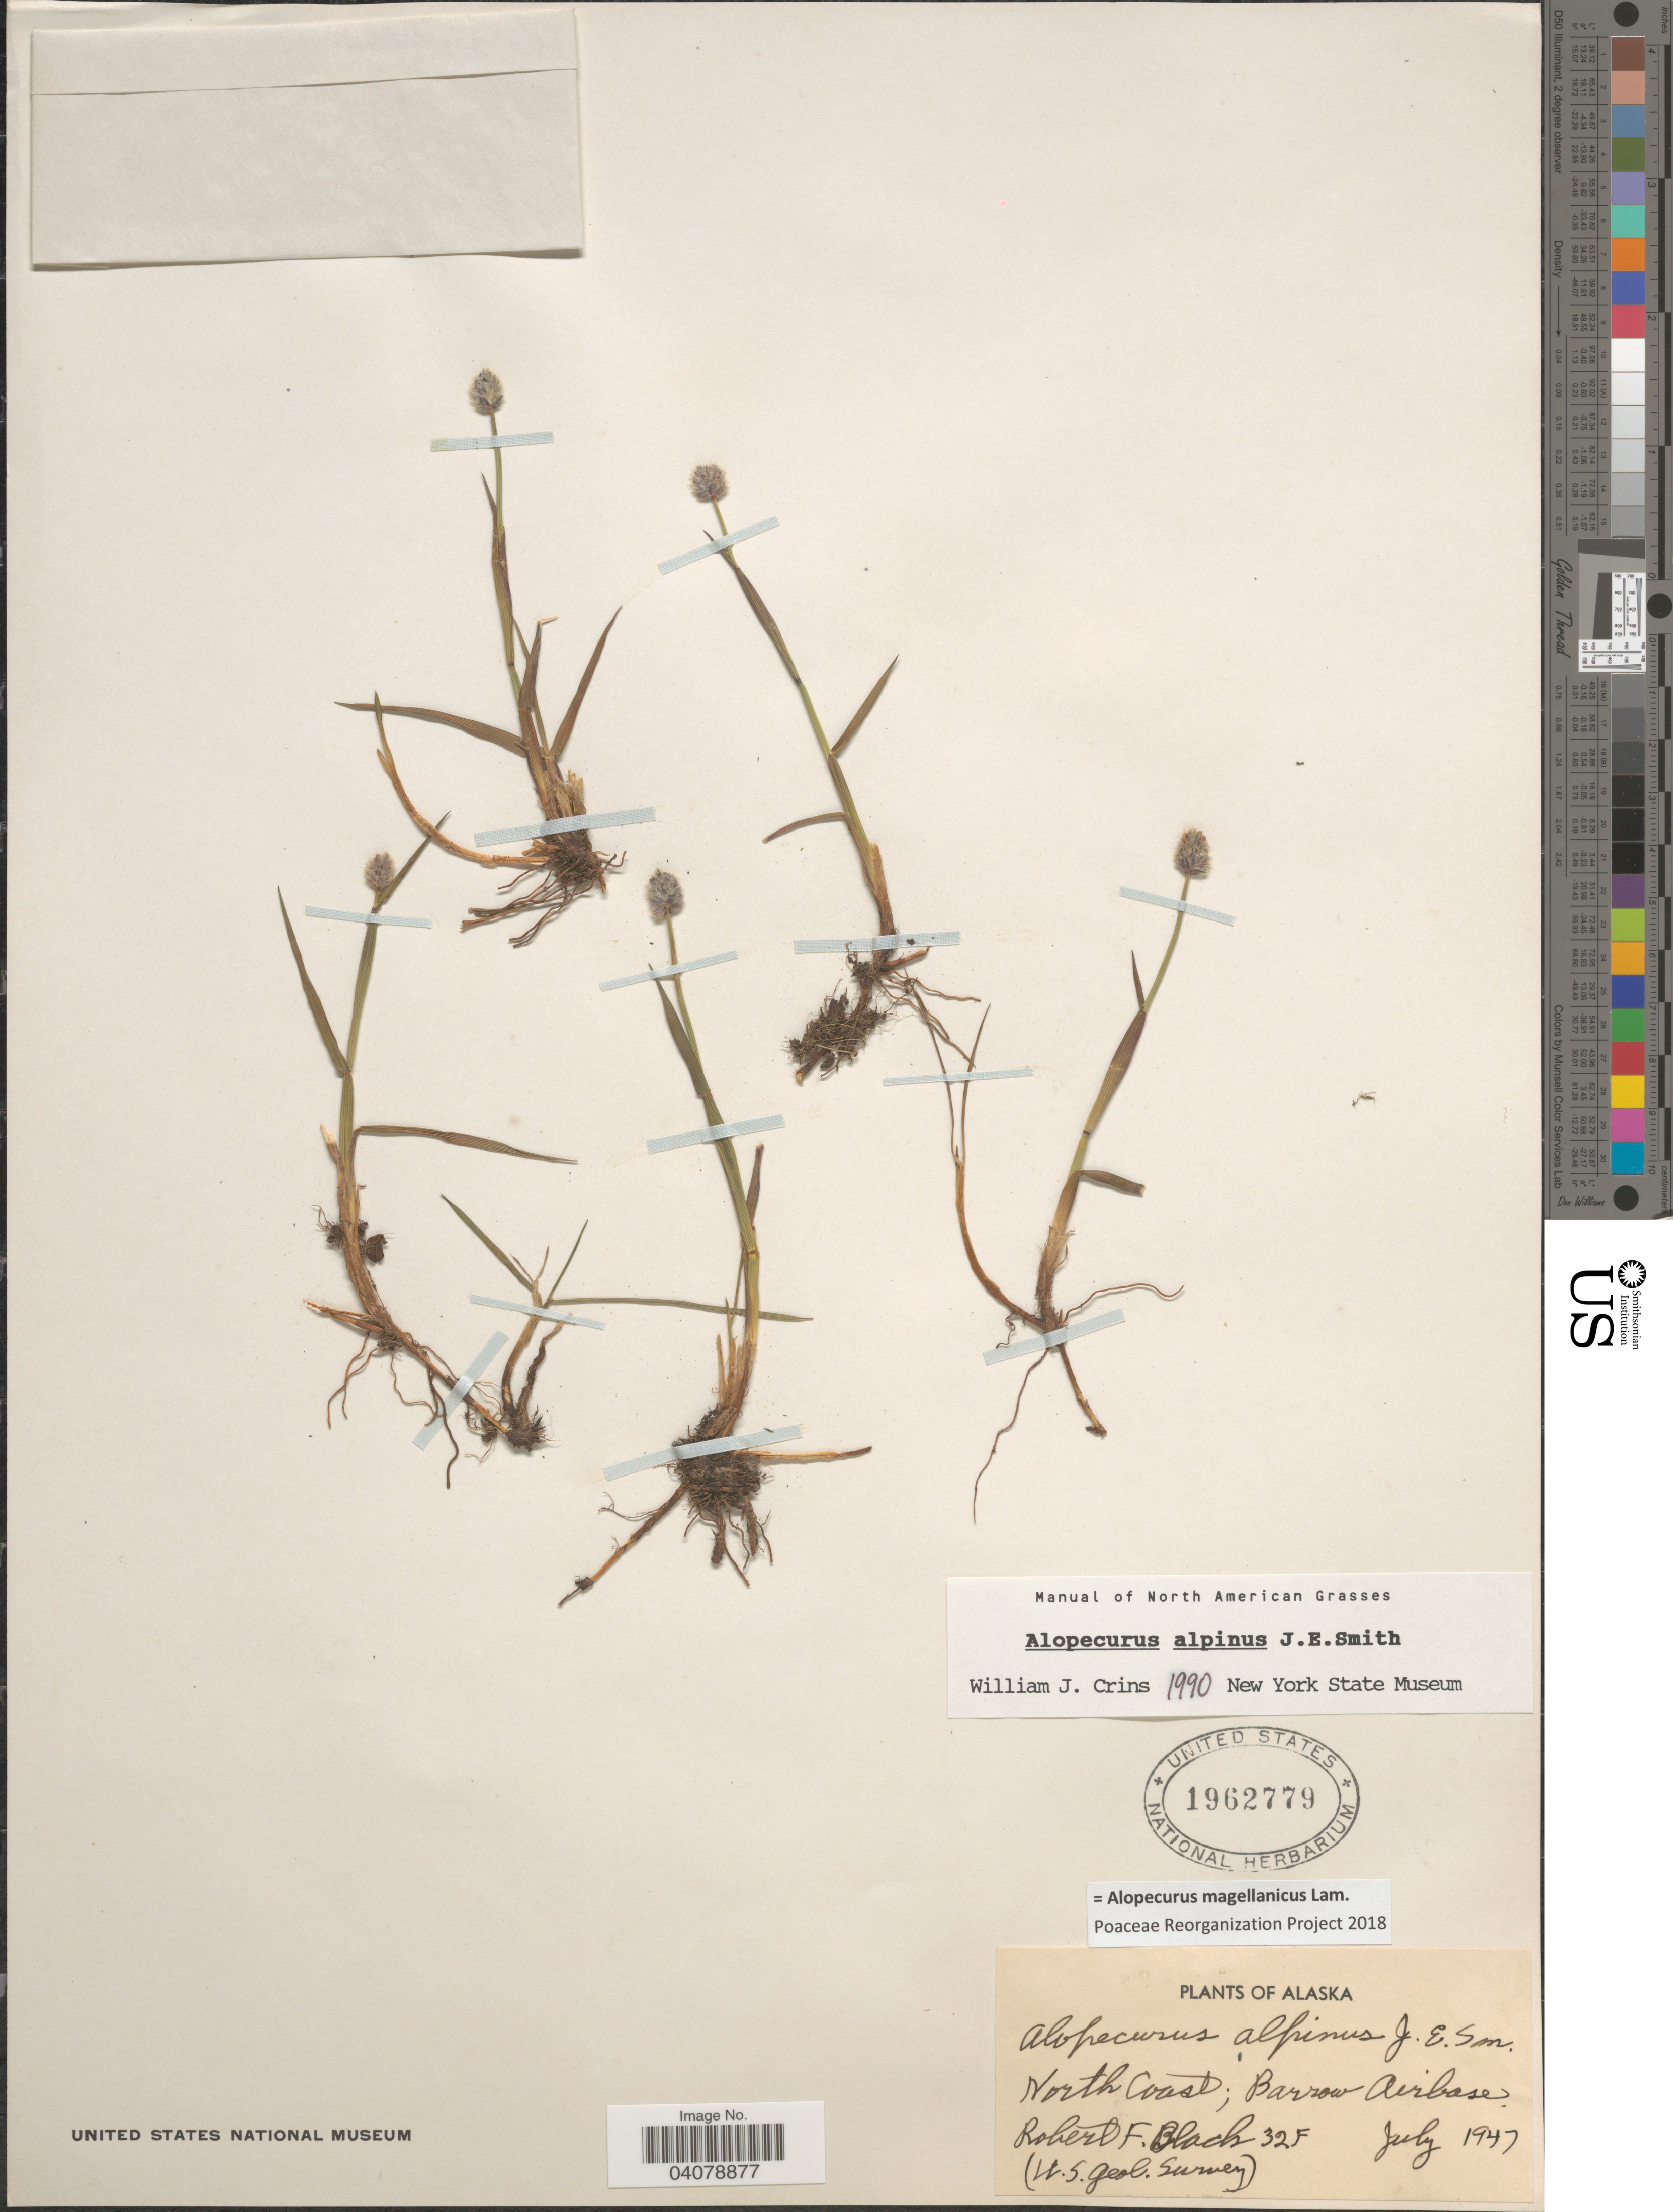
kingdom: Plantae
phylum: Tracheophyta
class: Liliopsida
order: Poales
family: Poaceae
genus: Alopecurus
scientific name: Alopecurus magellanicus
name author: Lam.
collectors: R. F. Black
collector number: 32F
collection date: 1947-07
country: United States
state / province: Alaska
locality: North Coast; Barrow Airbase. (U.S. Geol. Survey).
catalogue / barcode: US 1962779